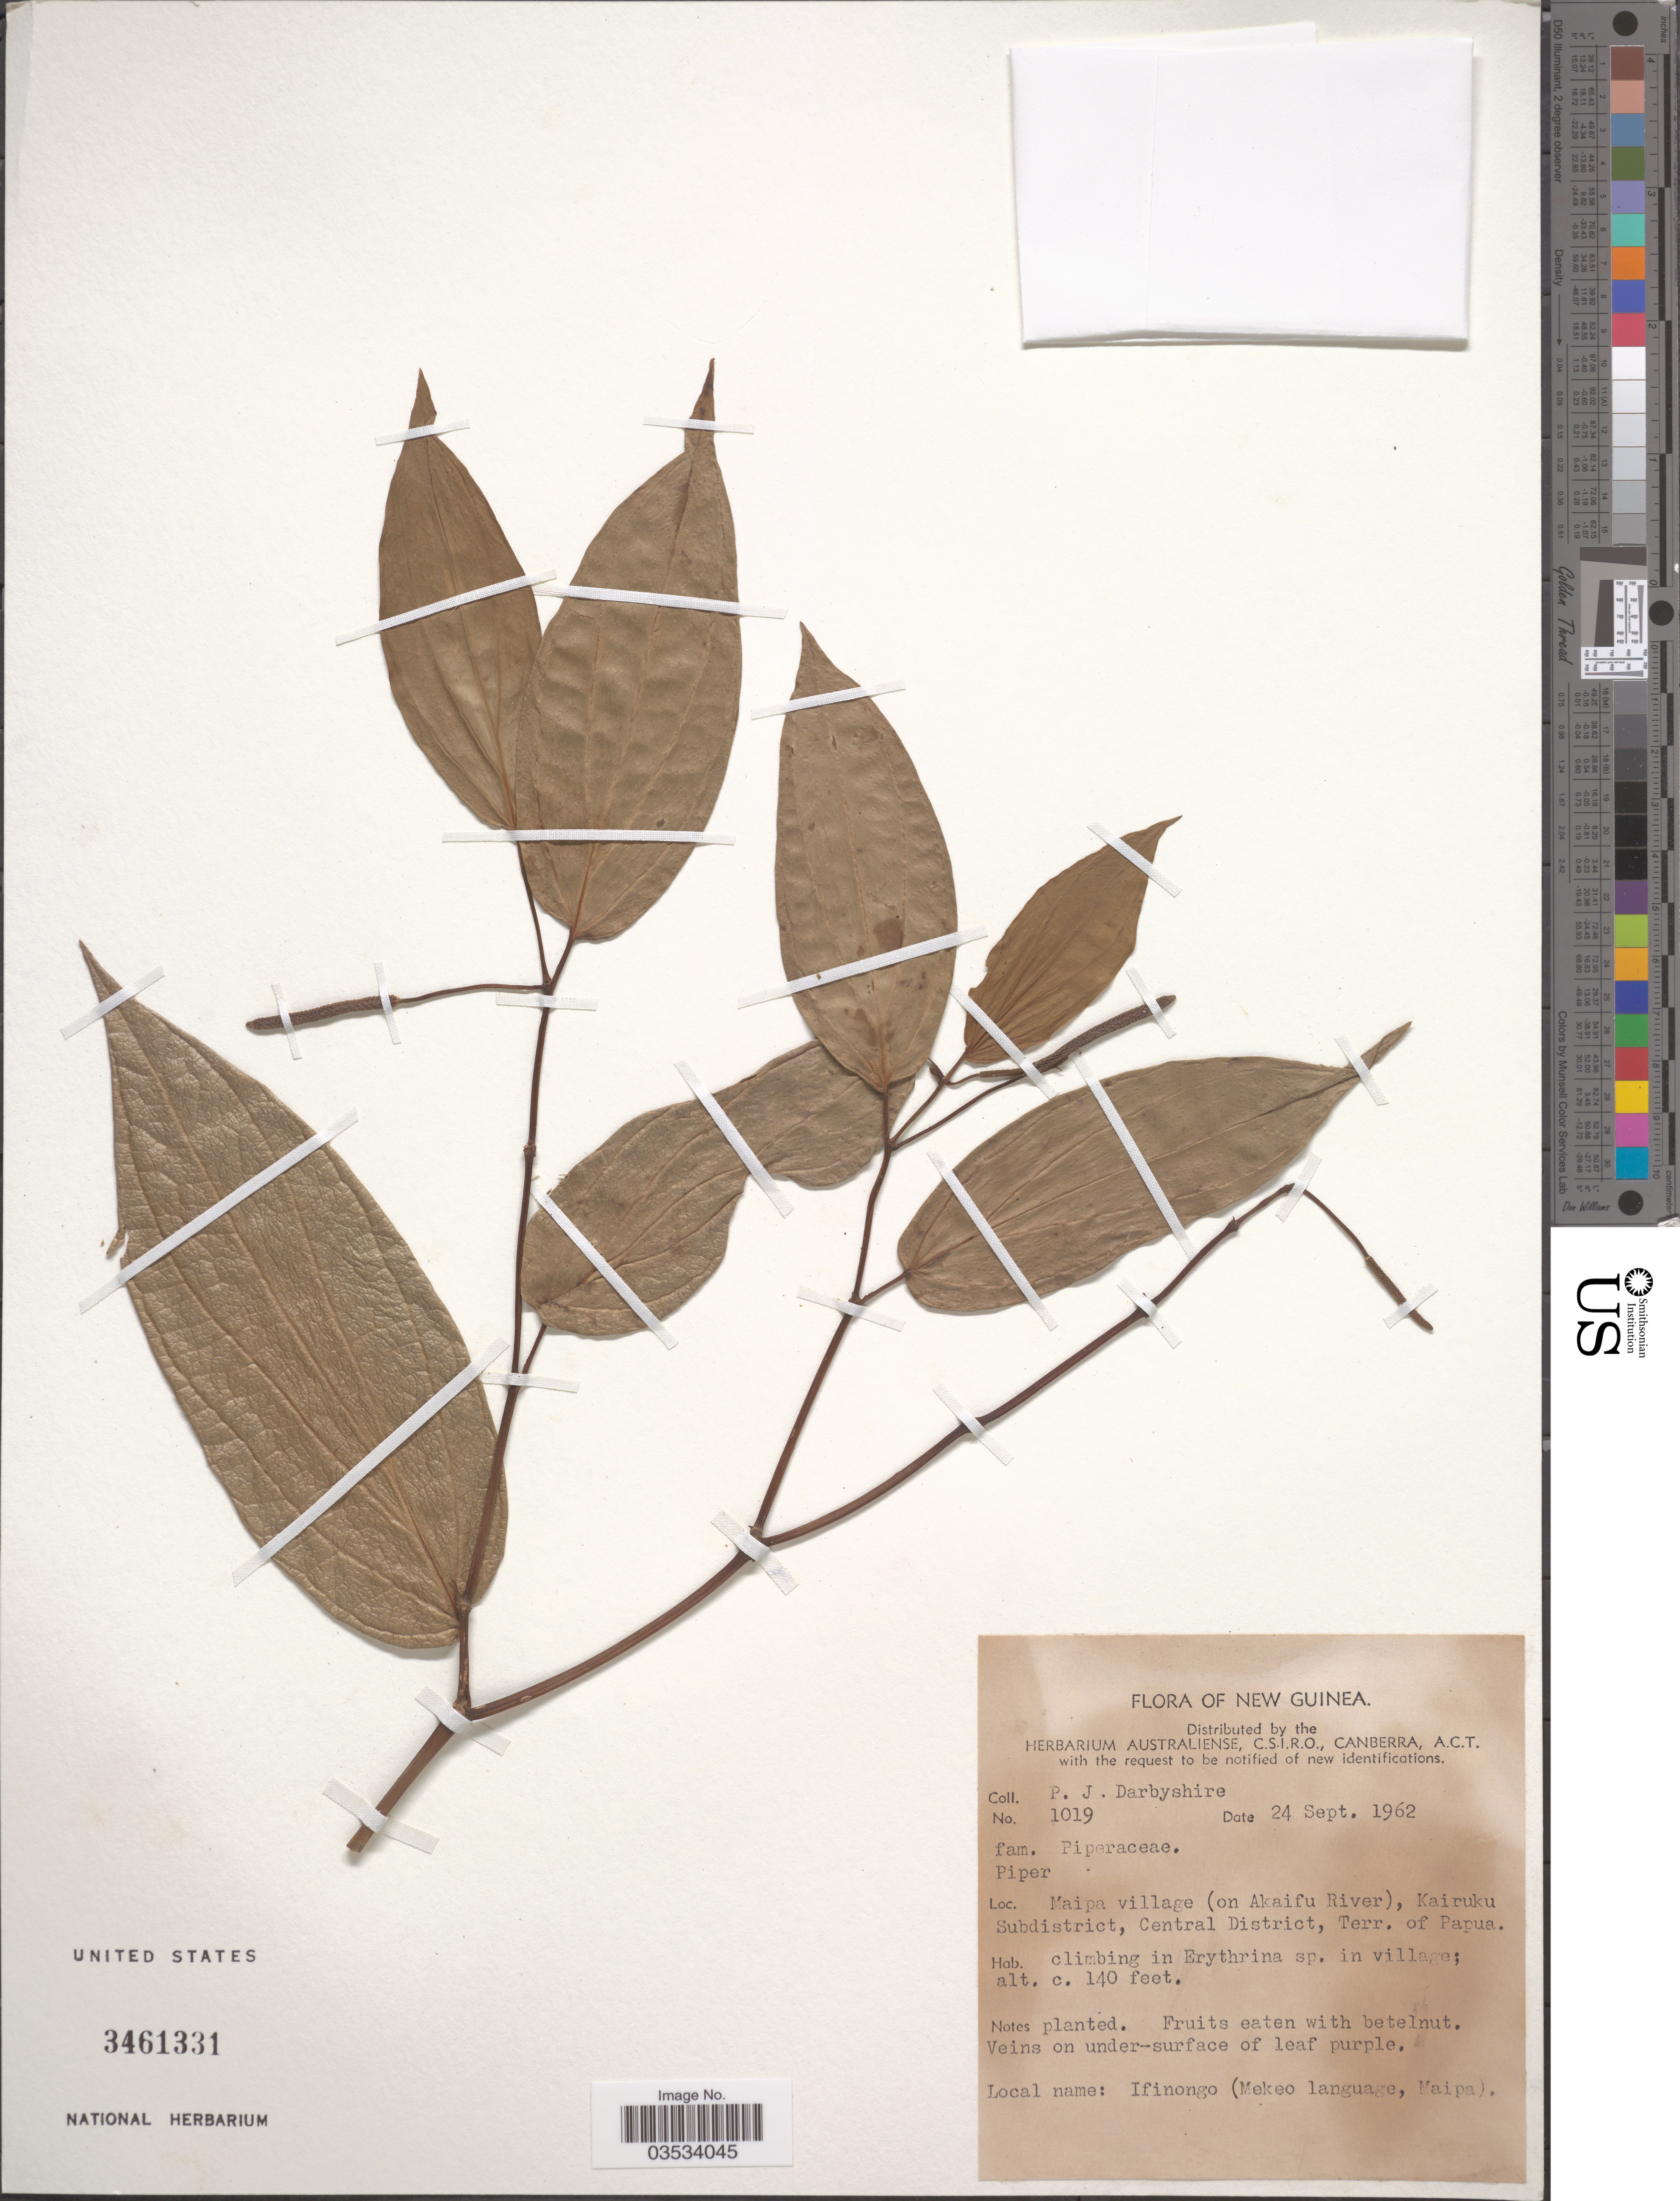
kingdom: Plantae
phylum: Tracheophyta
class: Magnoliopsida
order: Piperales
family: Piperaceae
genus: Piper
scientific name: Piper sp.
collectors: P. Darbyshire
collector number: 1019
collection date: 1962-09-24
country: Papua New Guinea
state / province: Central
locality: New Guinea. Maipa village (on Akaifu River), Kairuku Subdistrict, Central District, Terr. of Papua.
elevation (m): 43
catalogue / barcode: US 3461331